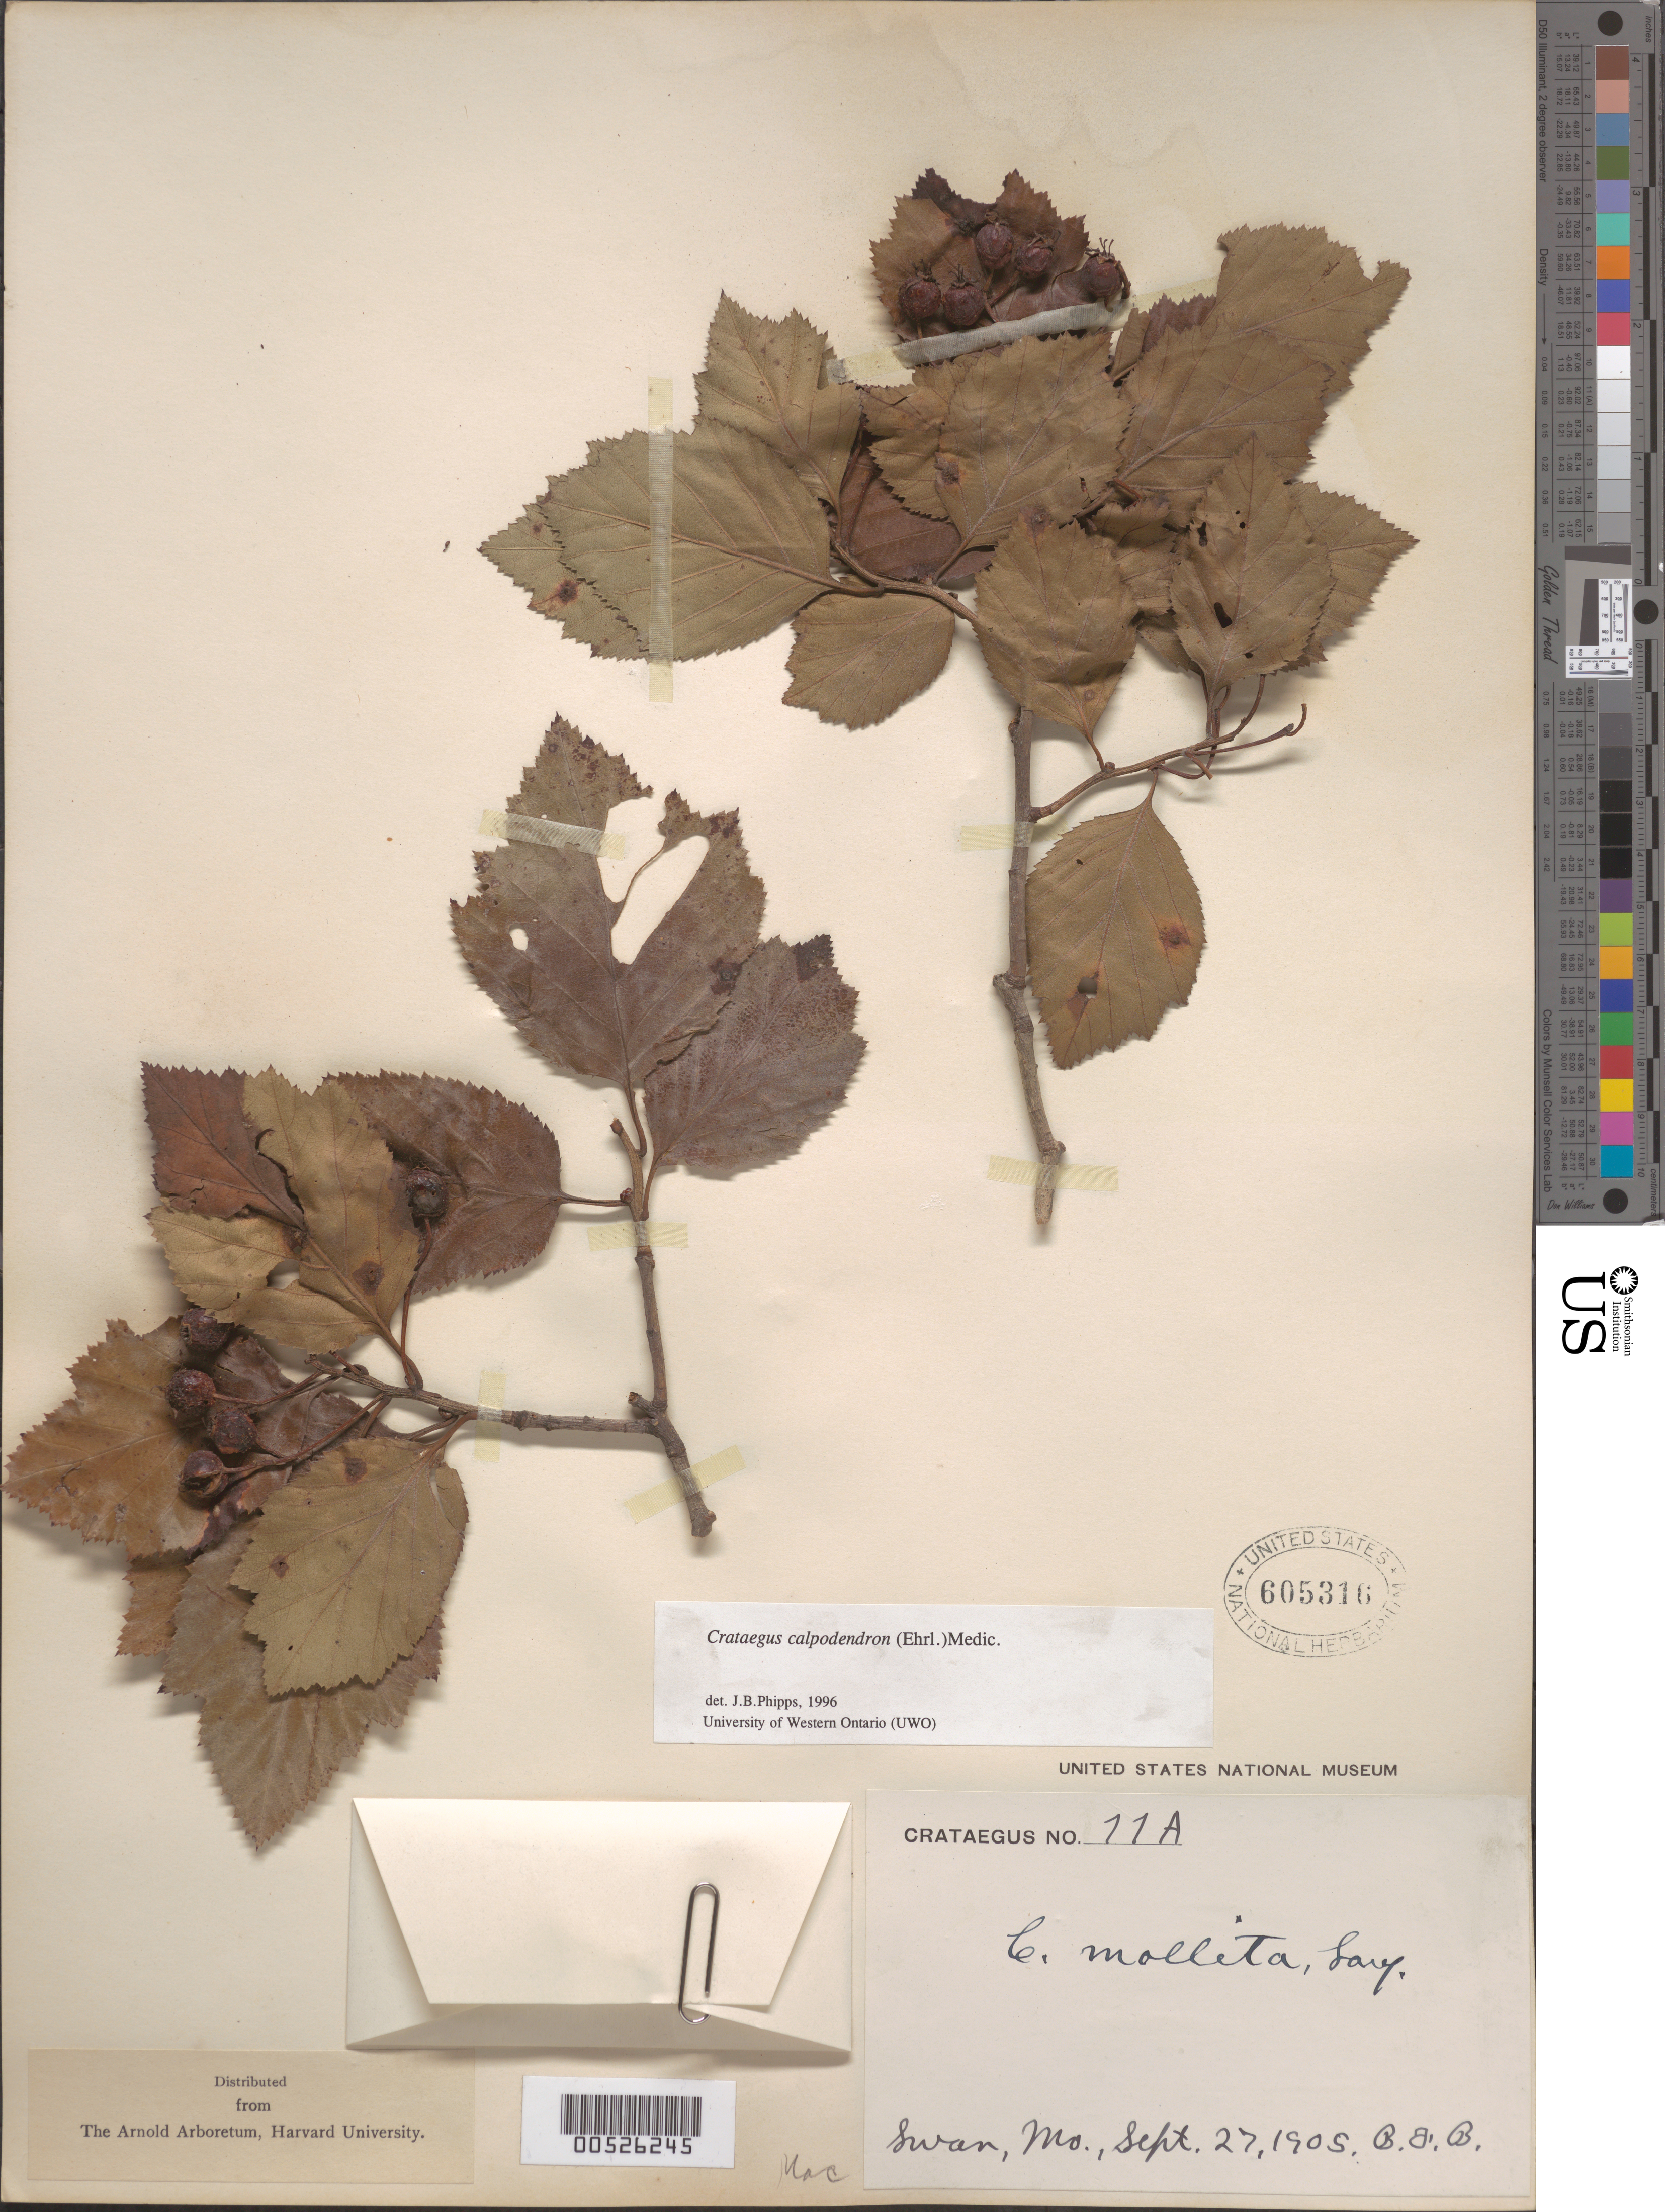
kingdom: Plantae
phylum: Tracheophyta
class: Magnoliopsida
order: Rosales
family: Rosaceae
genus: Crataegus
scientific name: Crataegus calpodendron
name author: (Ehrh.) Medik.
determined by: Phipps, James B., (UWO), University of Western Ontario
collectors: B. F. Bush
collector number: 11A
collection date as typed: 27 Sep 1905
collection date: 1905-09-27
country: United States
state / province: Missouri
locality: Swan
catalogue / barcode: US 605316